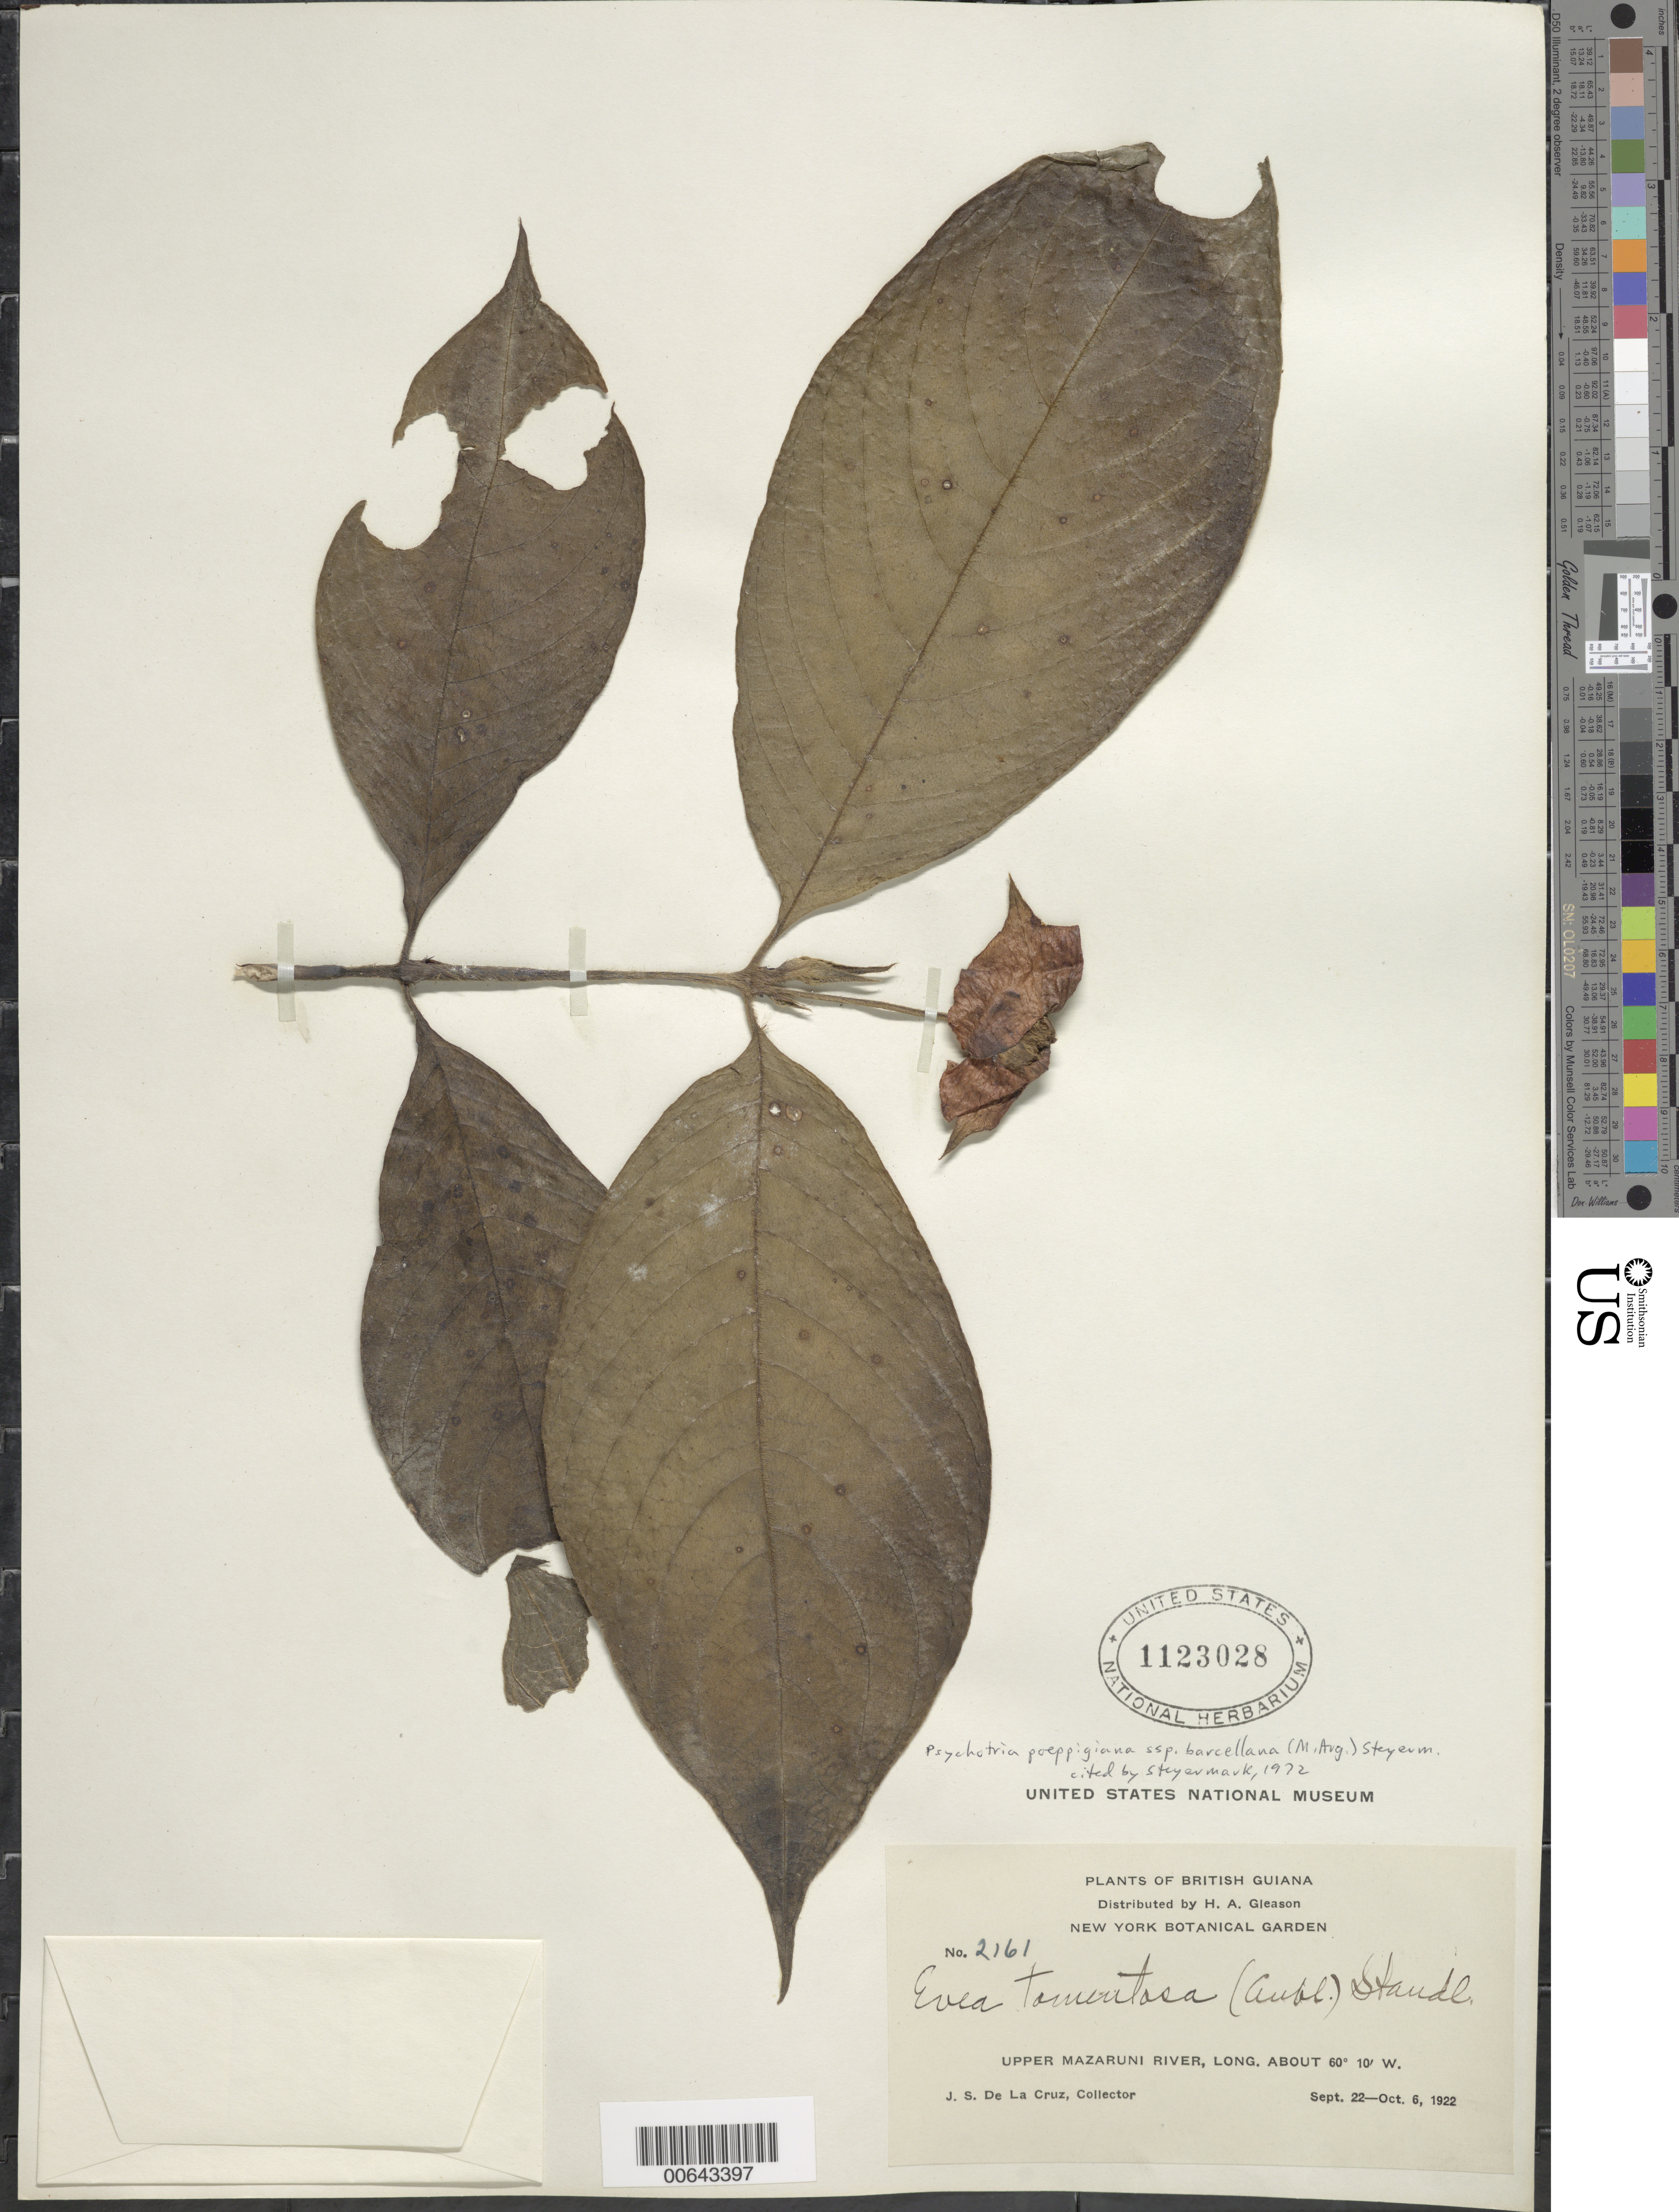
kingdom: Plantae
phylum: Tracheophyta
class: Magnoliopsida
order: Gentianales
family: Rubiaceae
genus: Palicourea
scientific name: Palicourea tomentosa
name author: (Aubl.) Borhidi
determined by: Kirkbride, J. H., Jr.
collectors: J. S. de la Cruz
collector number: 2161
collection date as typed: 22-Sep-22 to 6-Oct-22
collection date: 1922-09-22/1922-10-06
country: Guyana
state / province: Cuyuni-Mazaruni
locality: Upper Mazaruni R.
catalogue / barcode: US 1123028